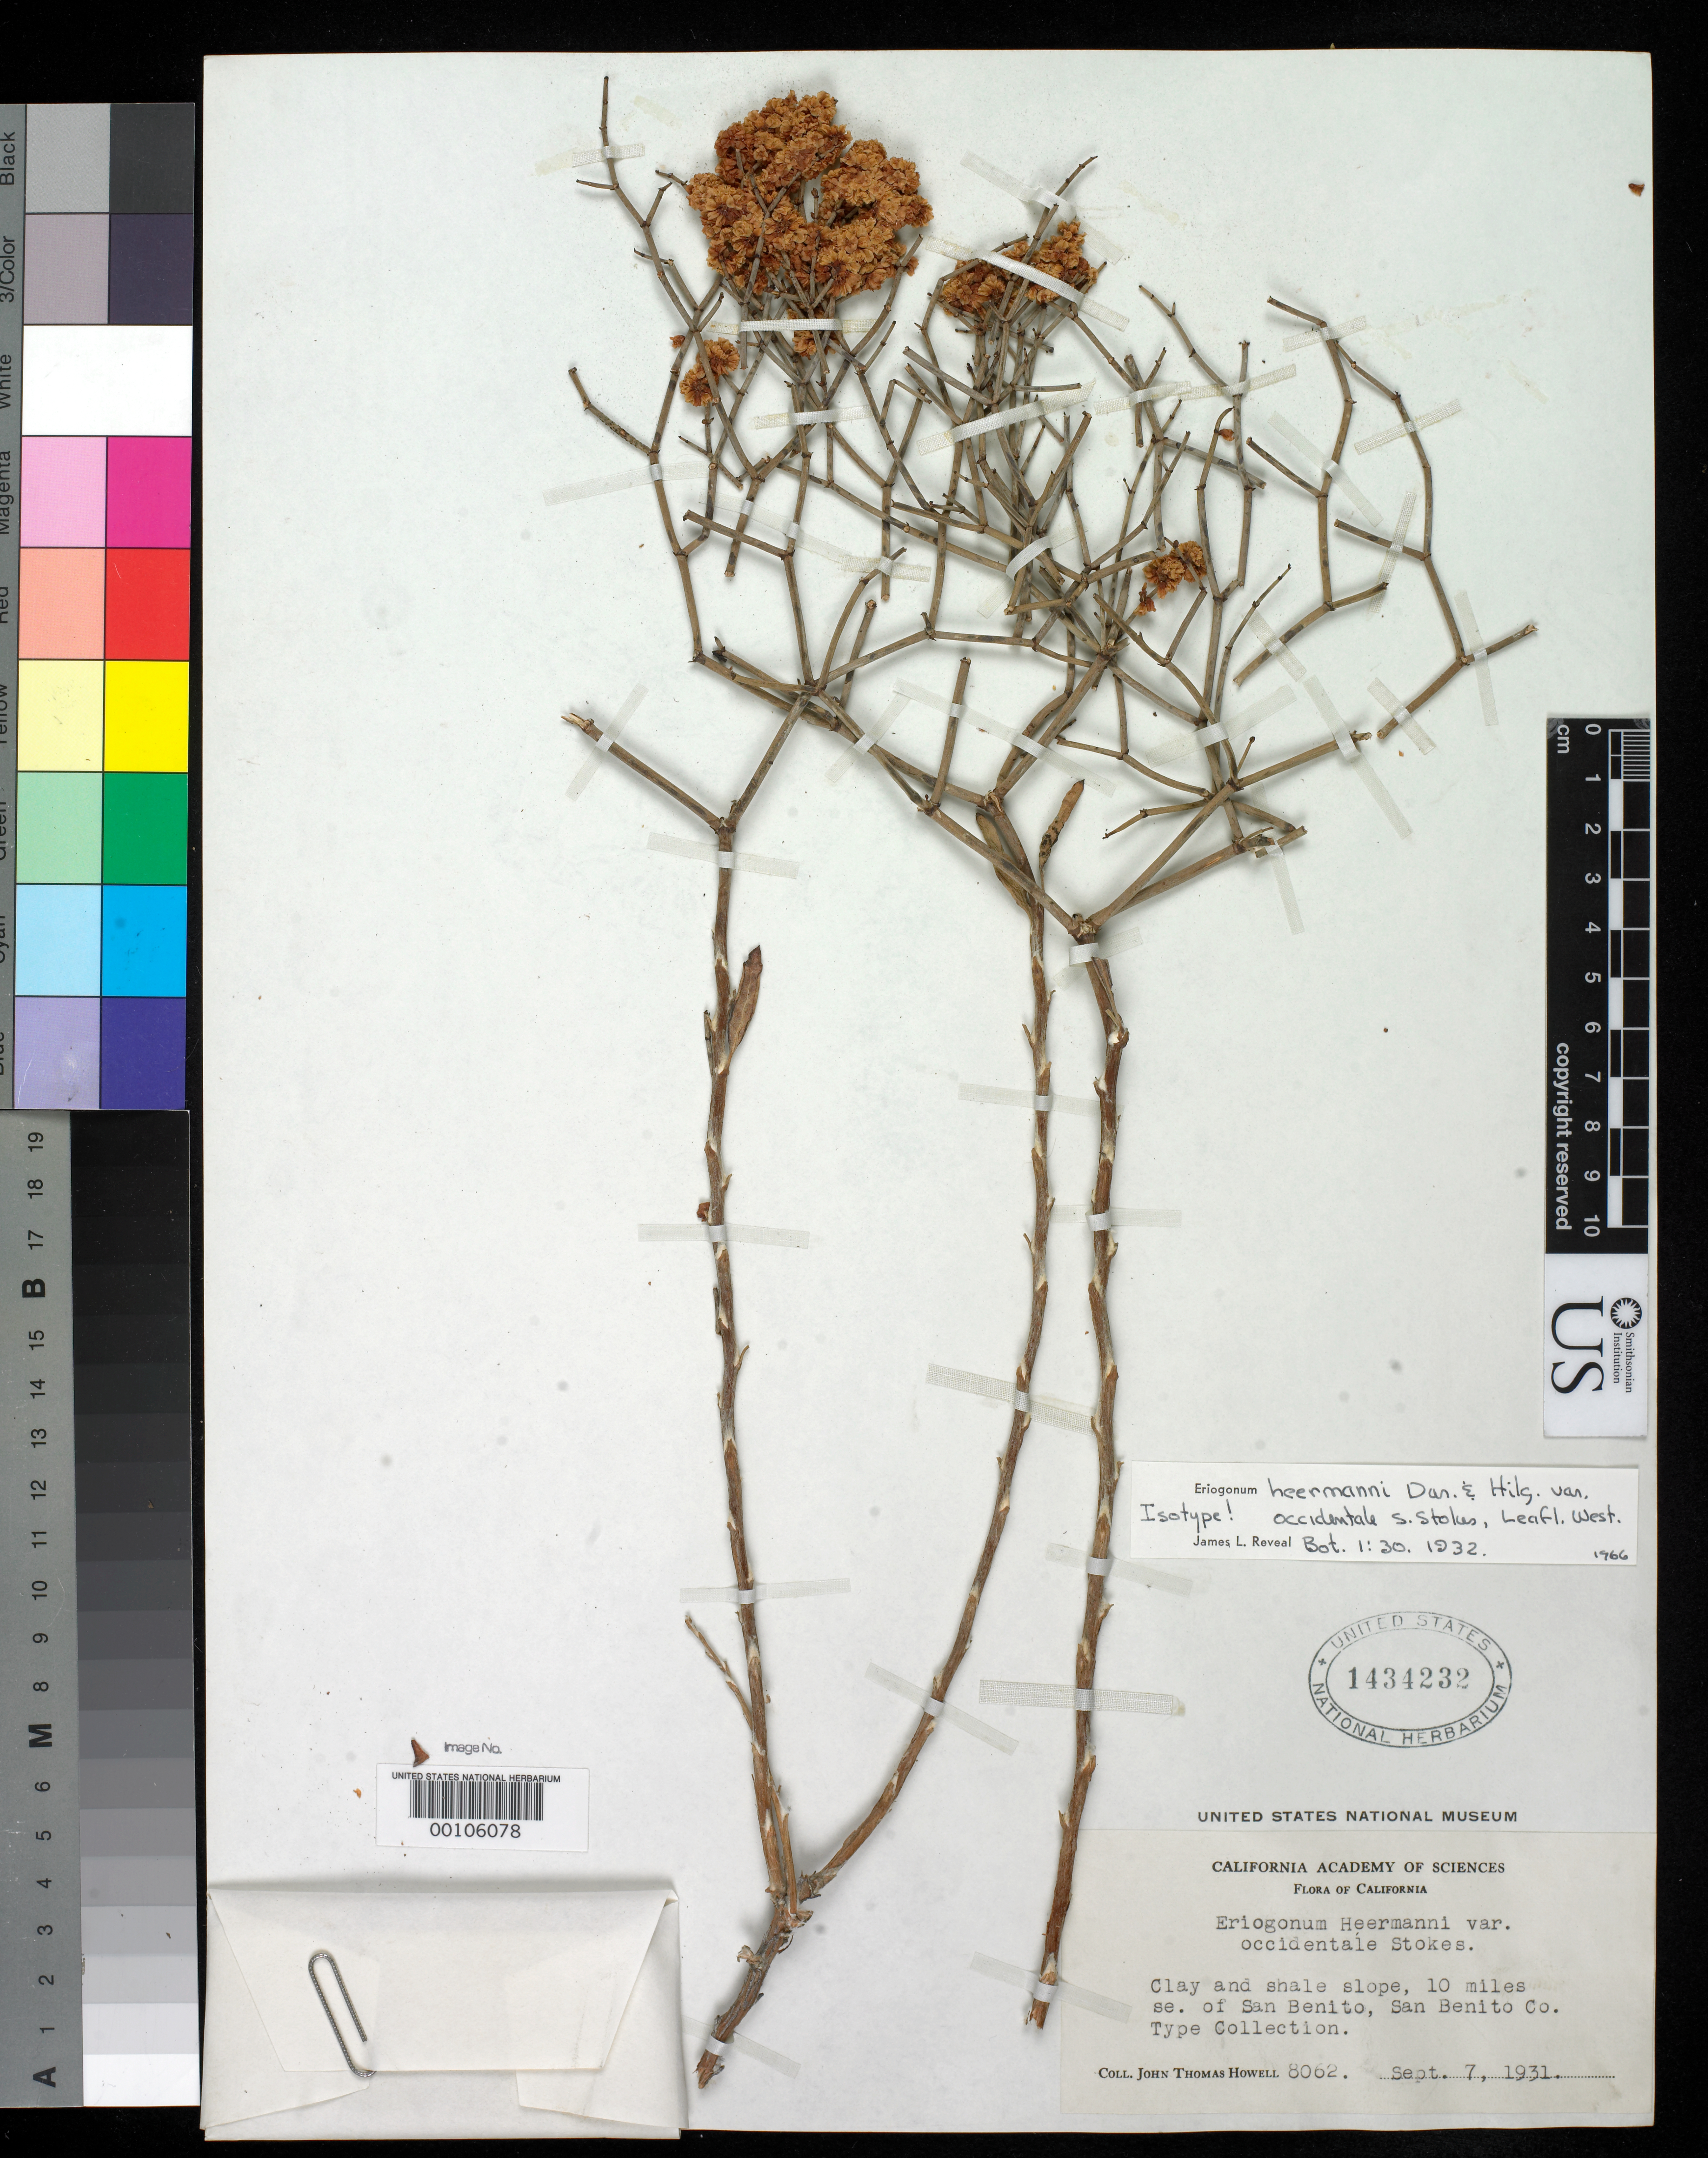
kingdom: Plantae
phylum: Tracheophyta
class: Magnoliopsida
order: Caryophyllales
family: Polygonaceae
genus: Eriogonum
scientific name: Eriogonum heermannii var. occidentale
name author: S. Stokes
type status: Isotype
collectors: J. T. Howell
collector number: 8062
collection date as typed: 07 Sep 1931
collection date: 1931-09-07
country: United States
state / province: California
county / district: San Benito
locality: Southeast of San Benito on road to Hernandez.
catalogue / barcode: US 1434232